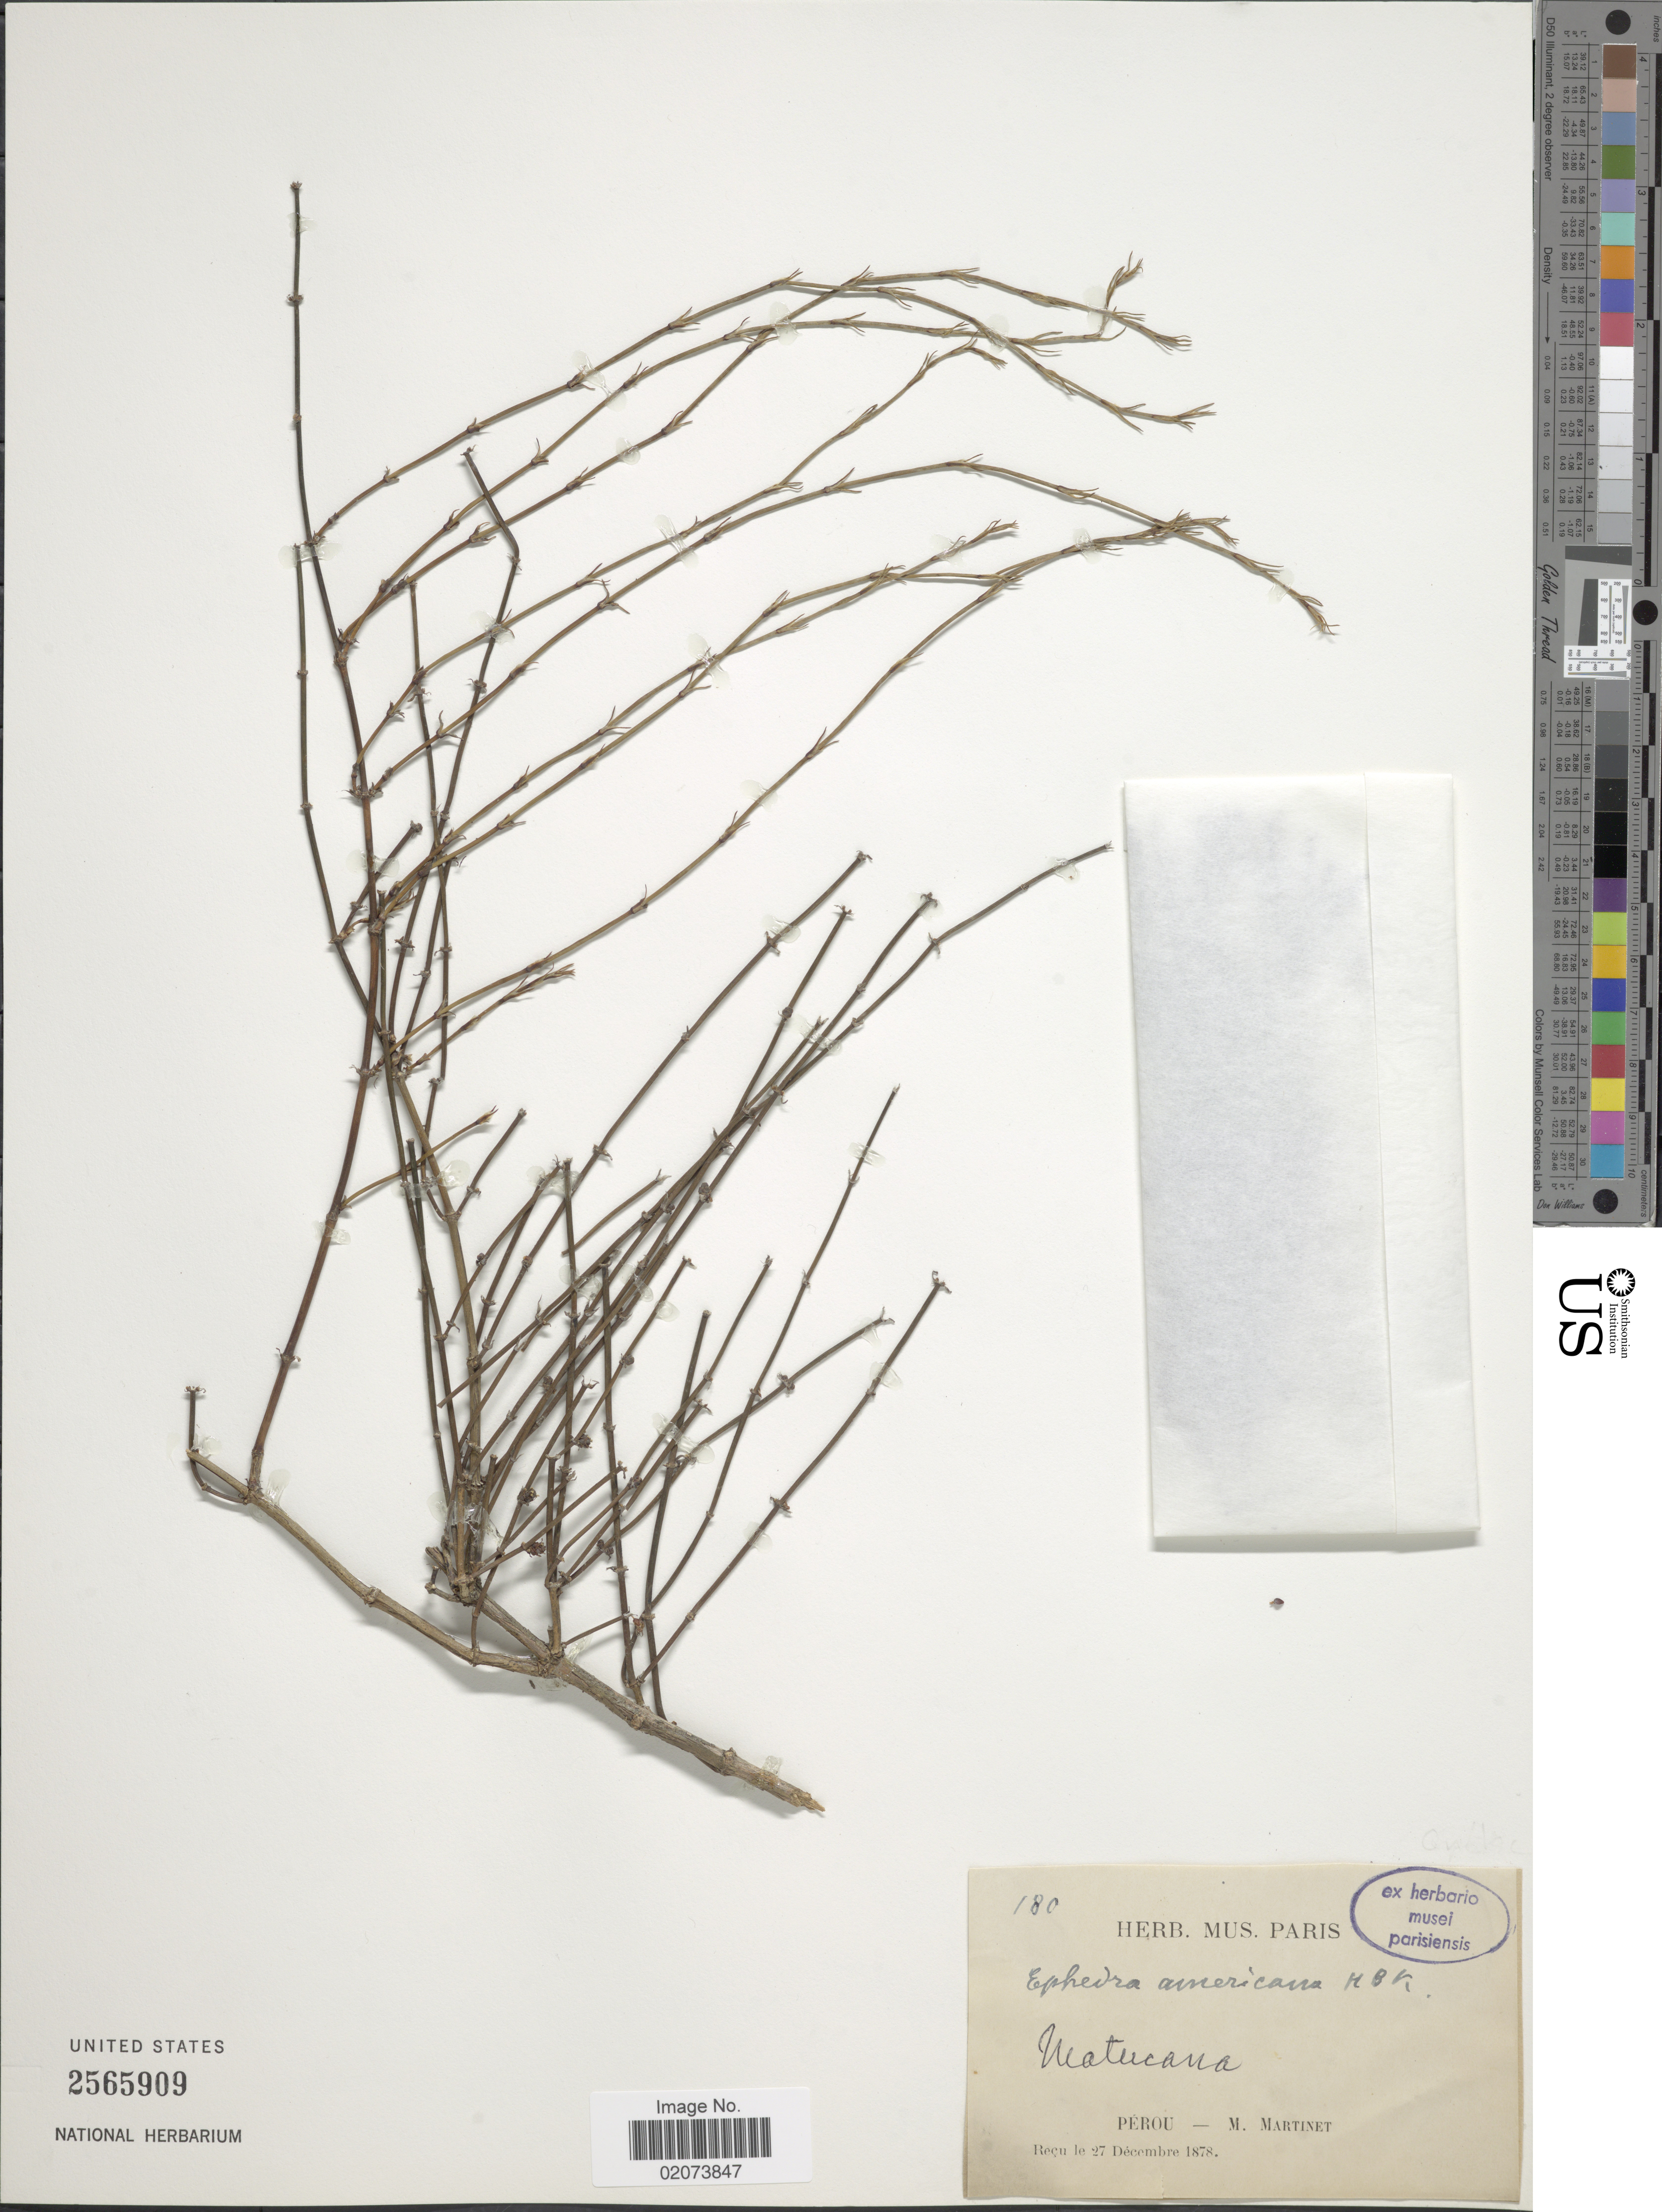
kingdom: Plantae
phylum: Tracheophyta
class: Gnetopsida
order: Ephedrales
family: Ephedraceae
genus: Ephedra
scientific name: Ephedra americana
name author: Humb. & Bonpl. ex Willd.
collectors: M. Martinet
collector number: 180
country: Peru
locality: Matucana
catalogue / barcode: US 2565909